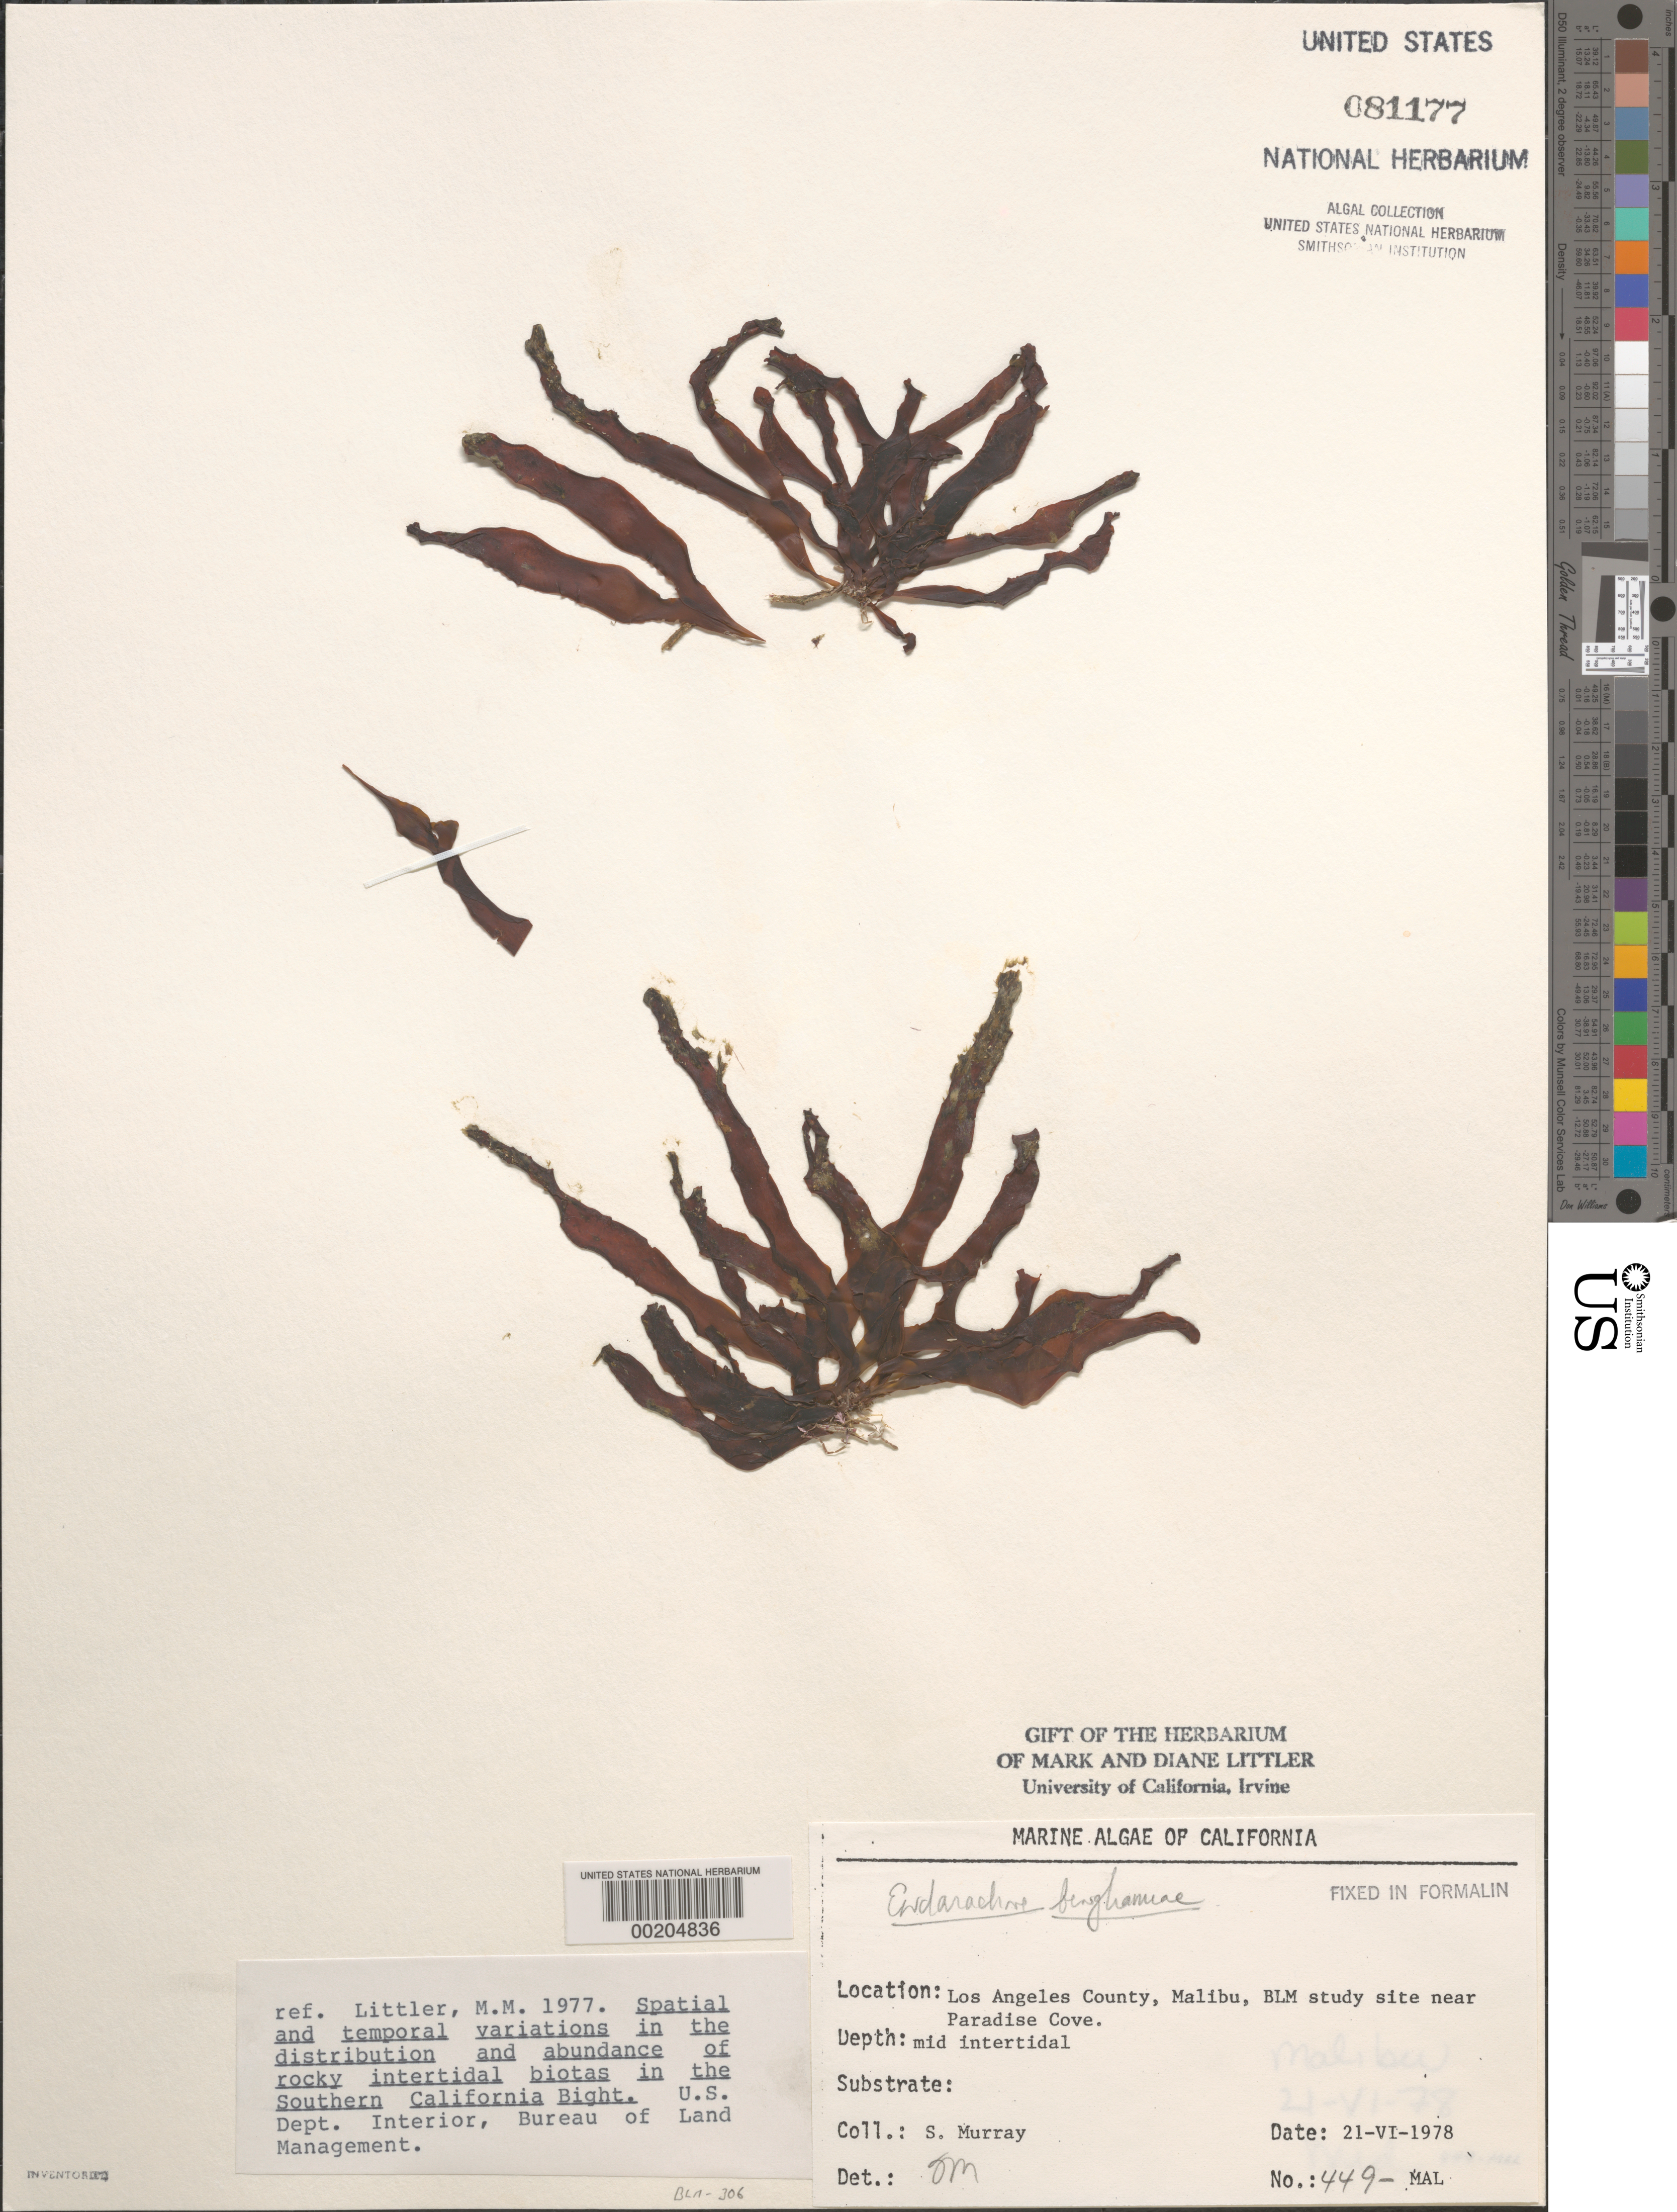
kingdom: Chromista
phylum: Ochrophyta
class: Phaeophyceae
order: Scytosiphonales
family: Scytosiphonaceae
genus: Petalonia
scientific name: Petalonia binghamiae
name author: (J. Agardh) K.L.Vinogr.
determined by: Algae name updating Project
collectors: S. N. Murray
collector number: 449-MAL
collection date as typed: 21 Jun 1978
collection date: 1978-06-21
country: United States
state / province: California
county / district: Los Angeles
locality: Malibu, near Paradise Cove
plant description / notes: BLM-SOCALBIGHT Rocky Intertidal Survey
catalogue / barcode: US 81177